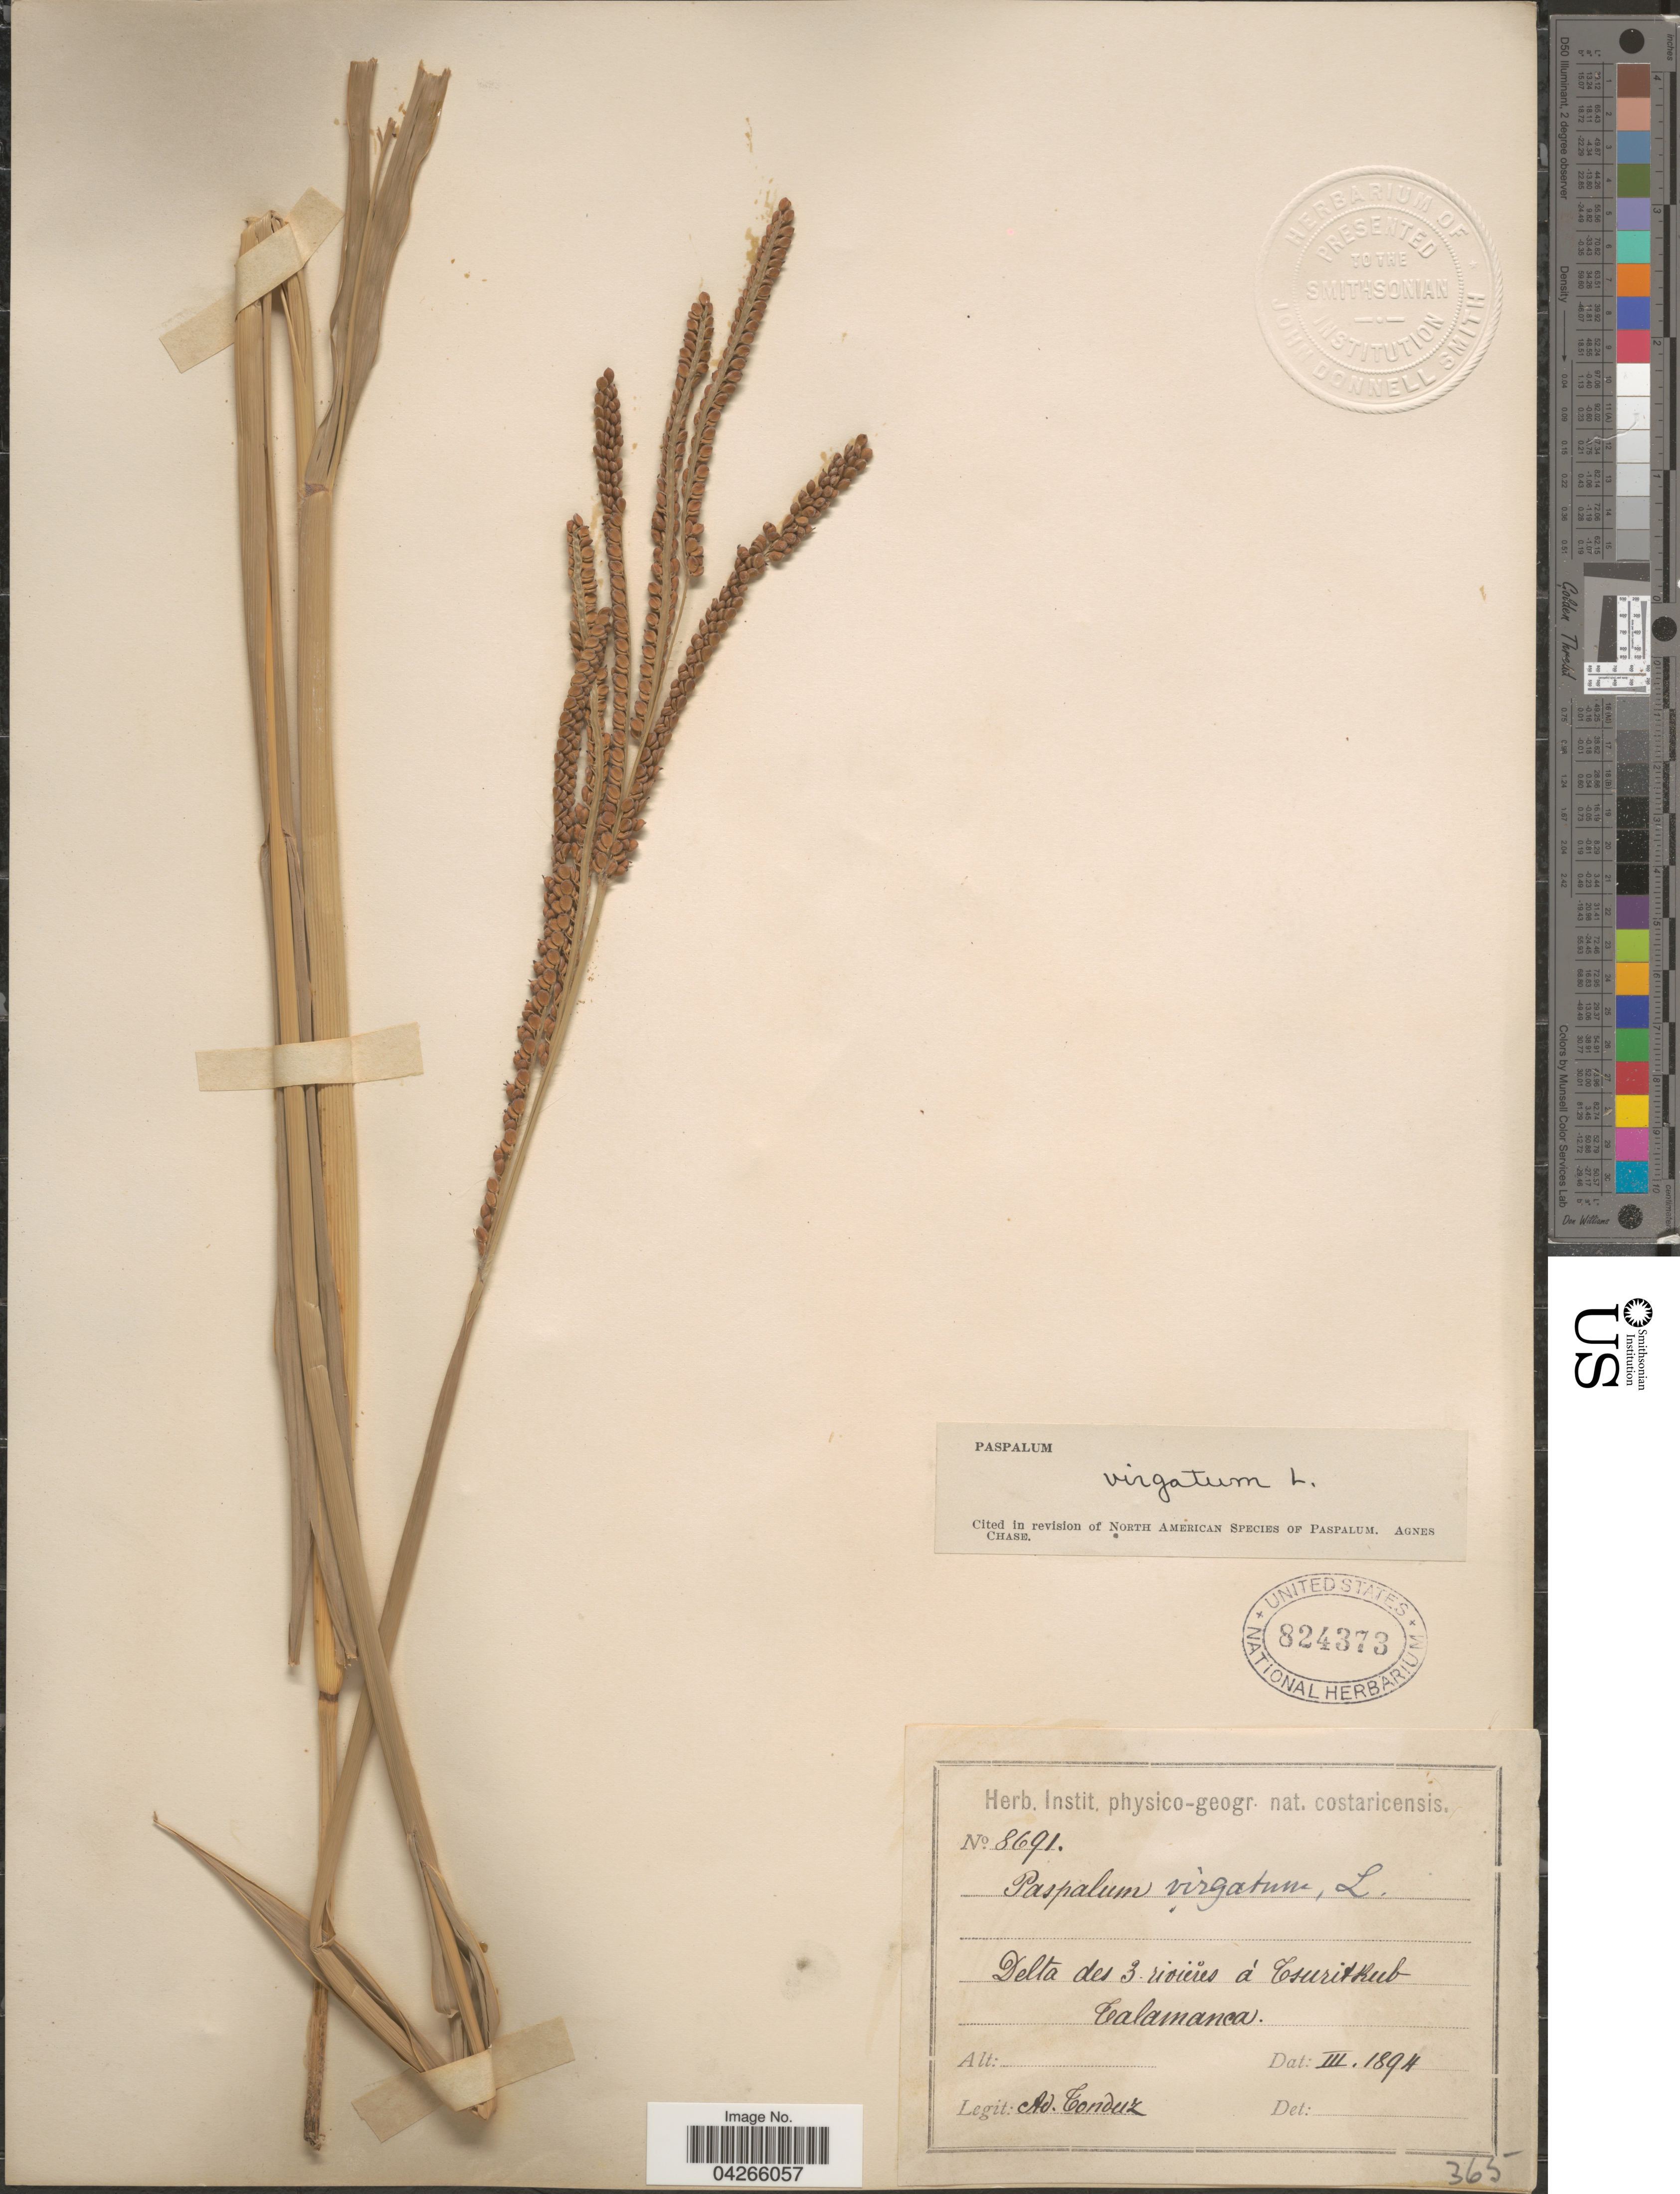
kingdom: Plantae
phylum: Tracheophyta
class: Liliopsida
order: Poales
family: Poaceae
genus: Paspalum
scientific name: Paspalum virgatum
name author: L.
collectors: A. Tonduz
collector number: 8691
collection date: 1894-03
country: Costa Rica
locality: Delta des 4 rivieres á Tsuritkub Talamanca.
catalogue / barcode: US 824373